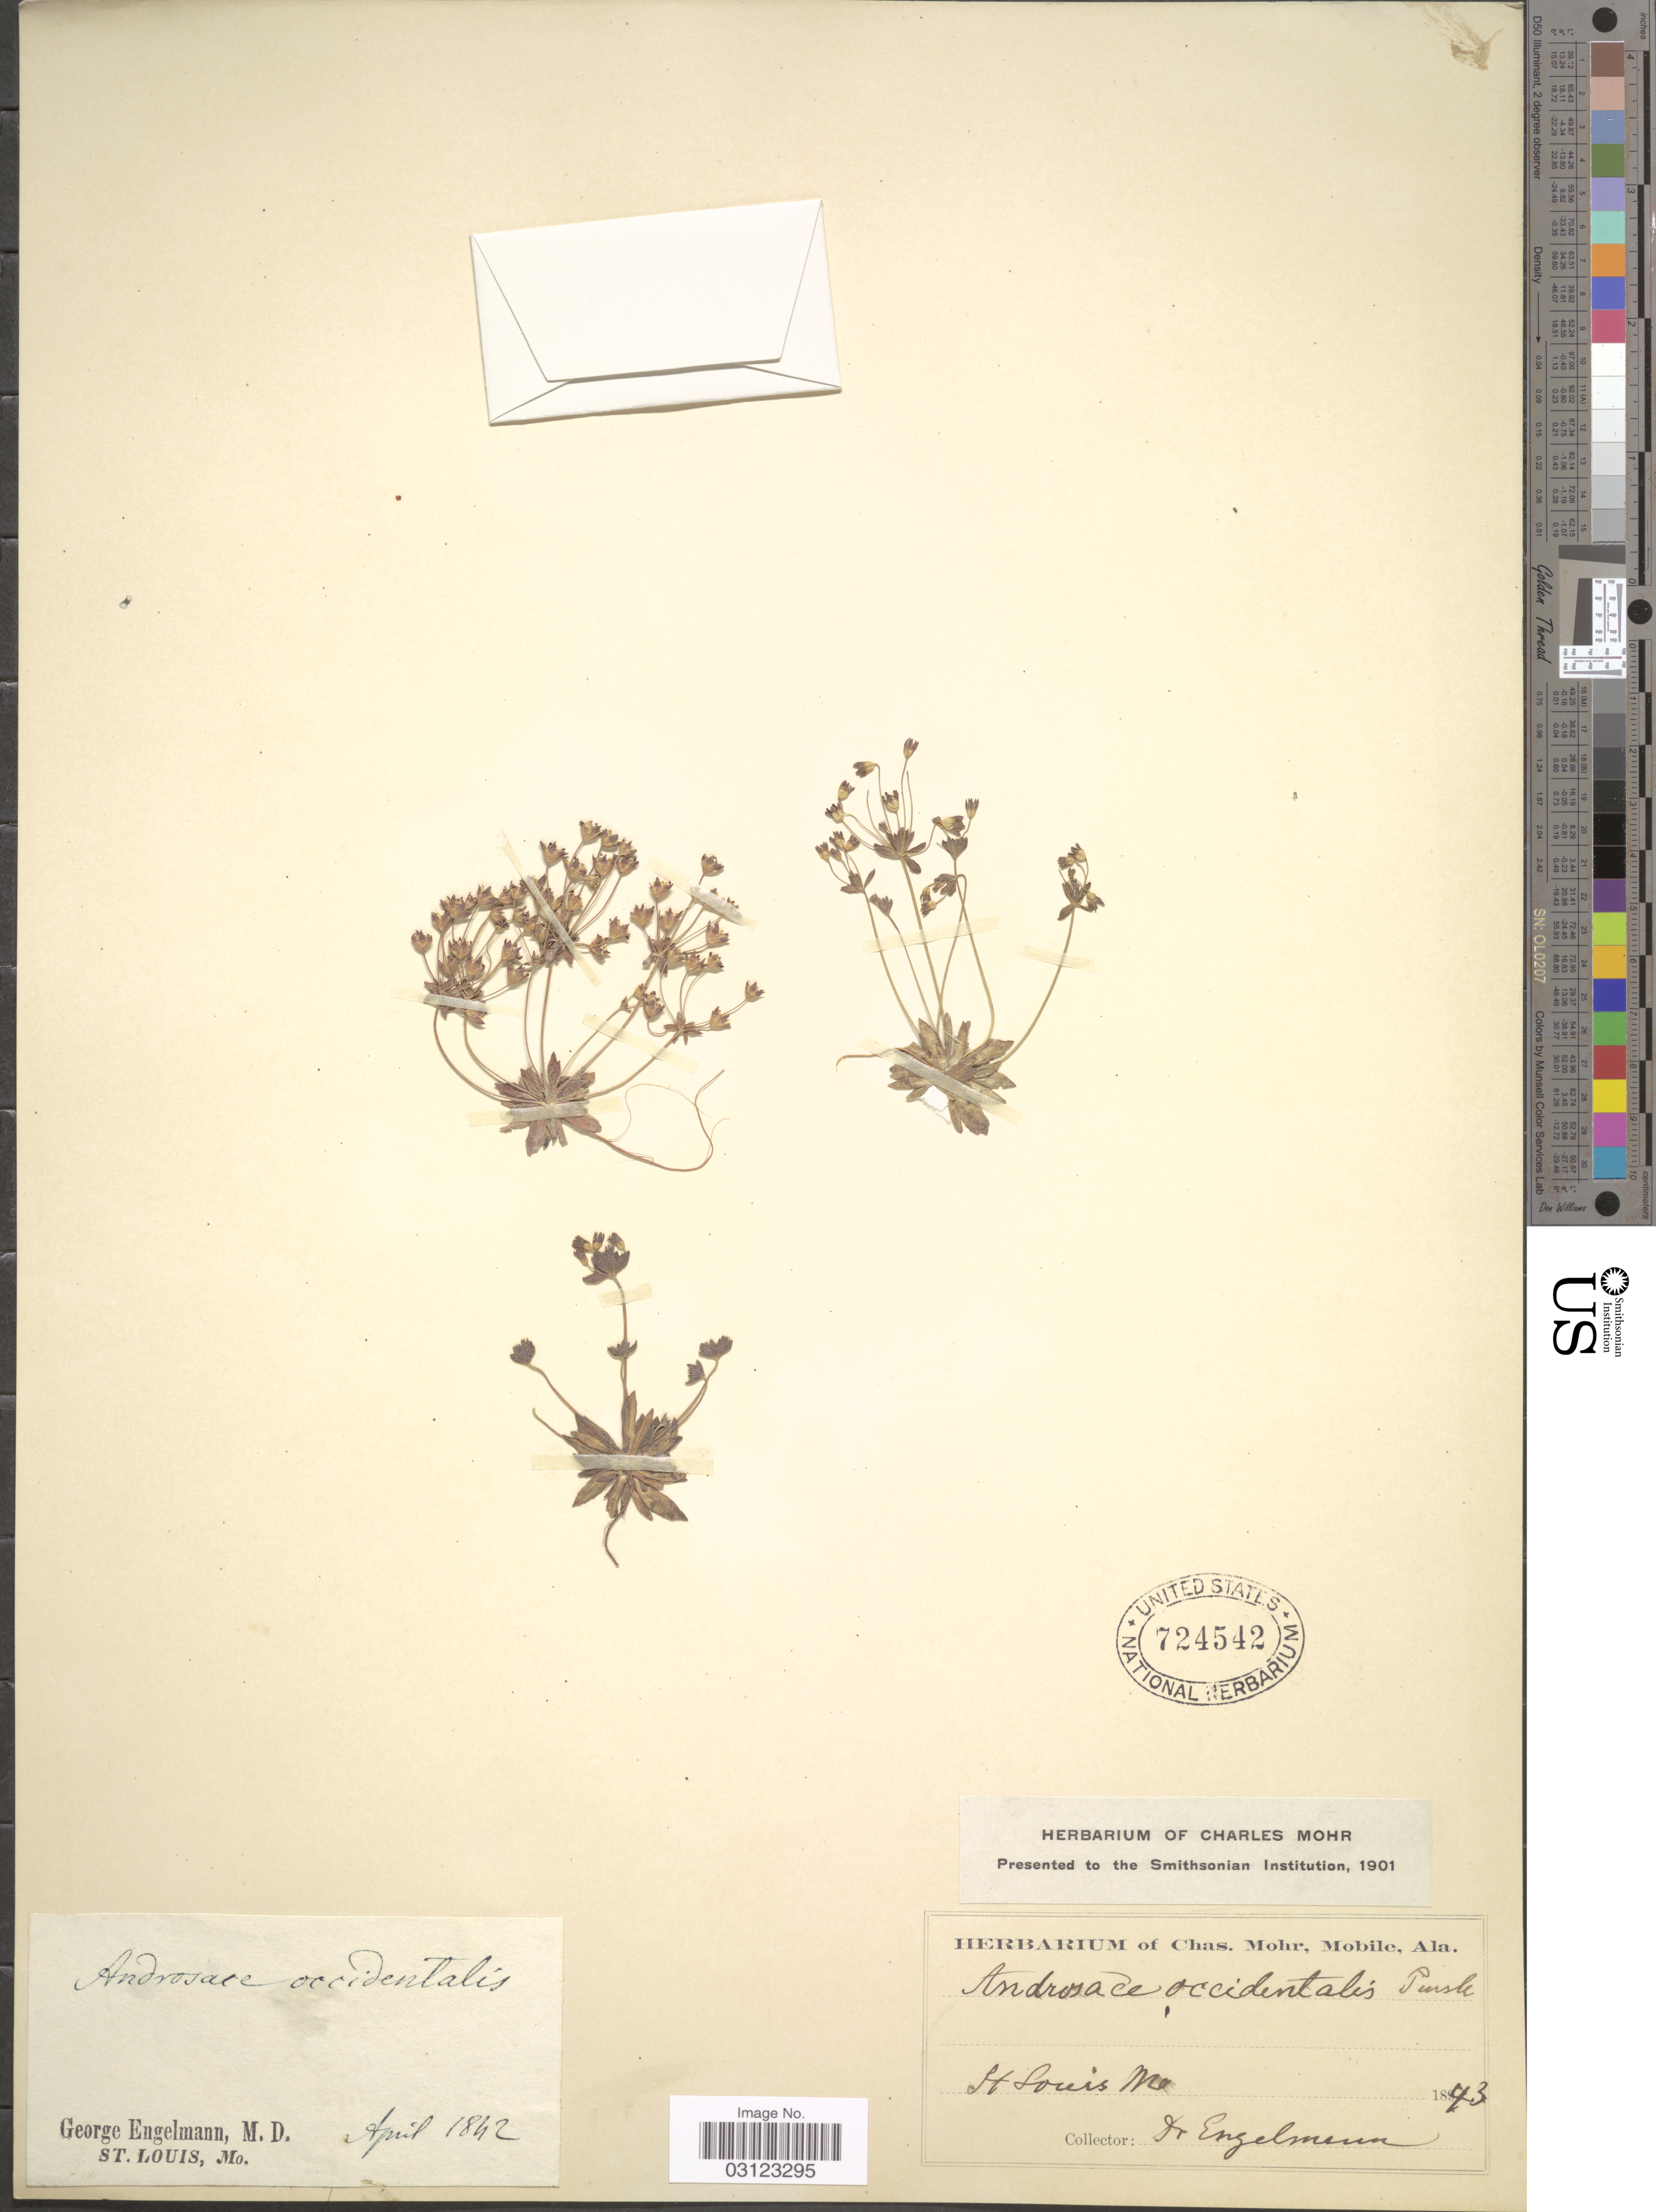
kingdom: Plantae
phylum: Tracheophyta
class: Magnoliopsida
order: Ericales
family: Primulaceae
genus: Androsace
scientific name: Androsace occidentalis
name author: (Pursh) Pursh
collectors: G. Engelmann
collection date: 1842-04/1843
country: United States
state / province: Missouri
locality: St Louis Mo.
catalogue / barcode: US 724542